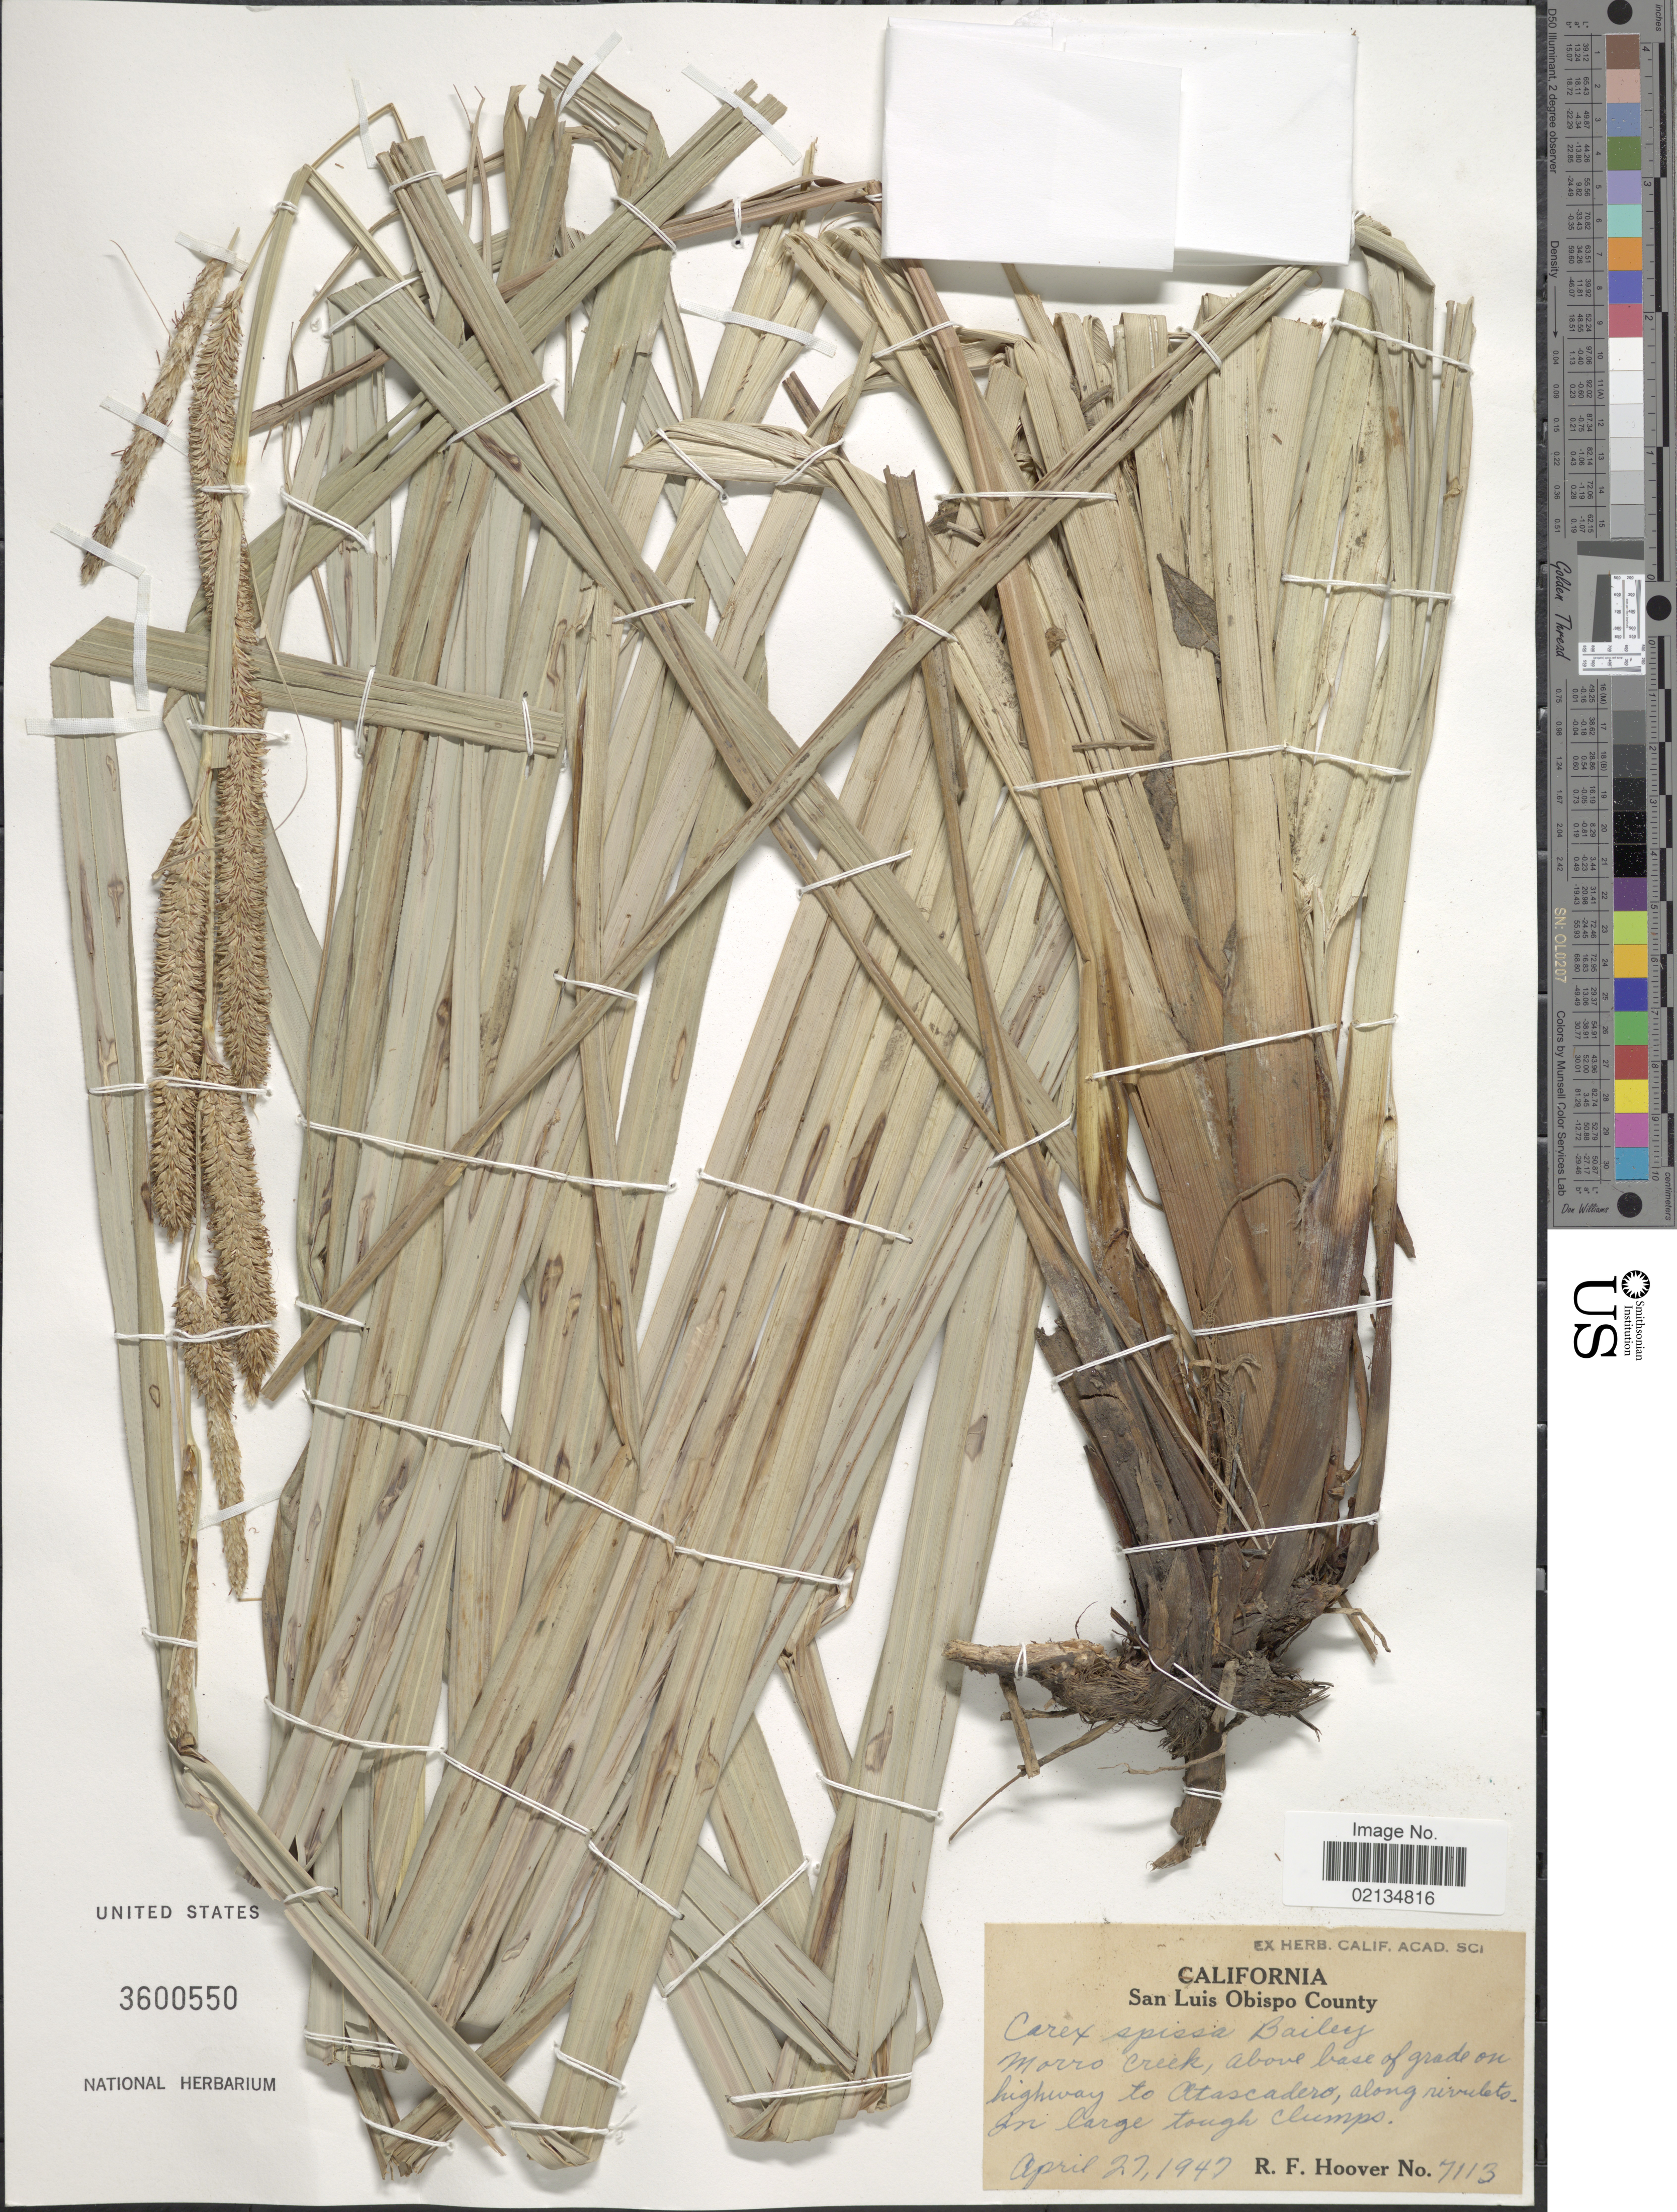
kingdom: Plantae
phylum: Tracheophyta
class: Liliopsida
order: Poales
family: Cyperaceae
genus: Carex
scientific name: Carex spissa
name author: L.H. Bailey & Hemsl.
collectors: R. F. Hoover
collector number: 7113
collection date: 1947-04-27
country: United States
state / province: California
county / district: San Luis Obispo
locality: San Luis Obispo County. Morro Creek, above base of grade on highway to Atascadero, along rivulets.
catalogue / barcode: US 3600550